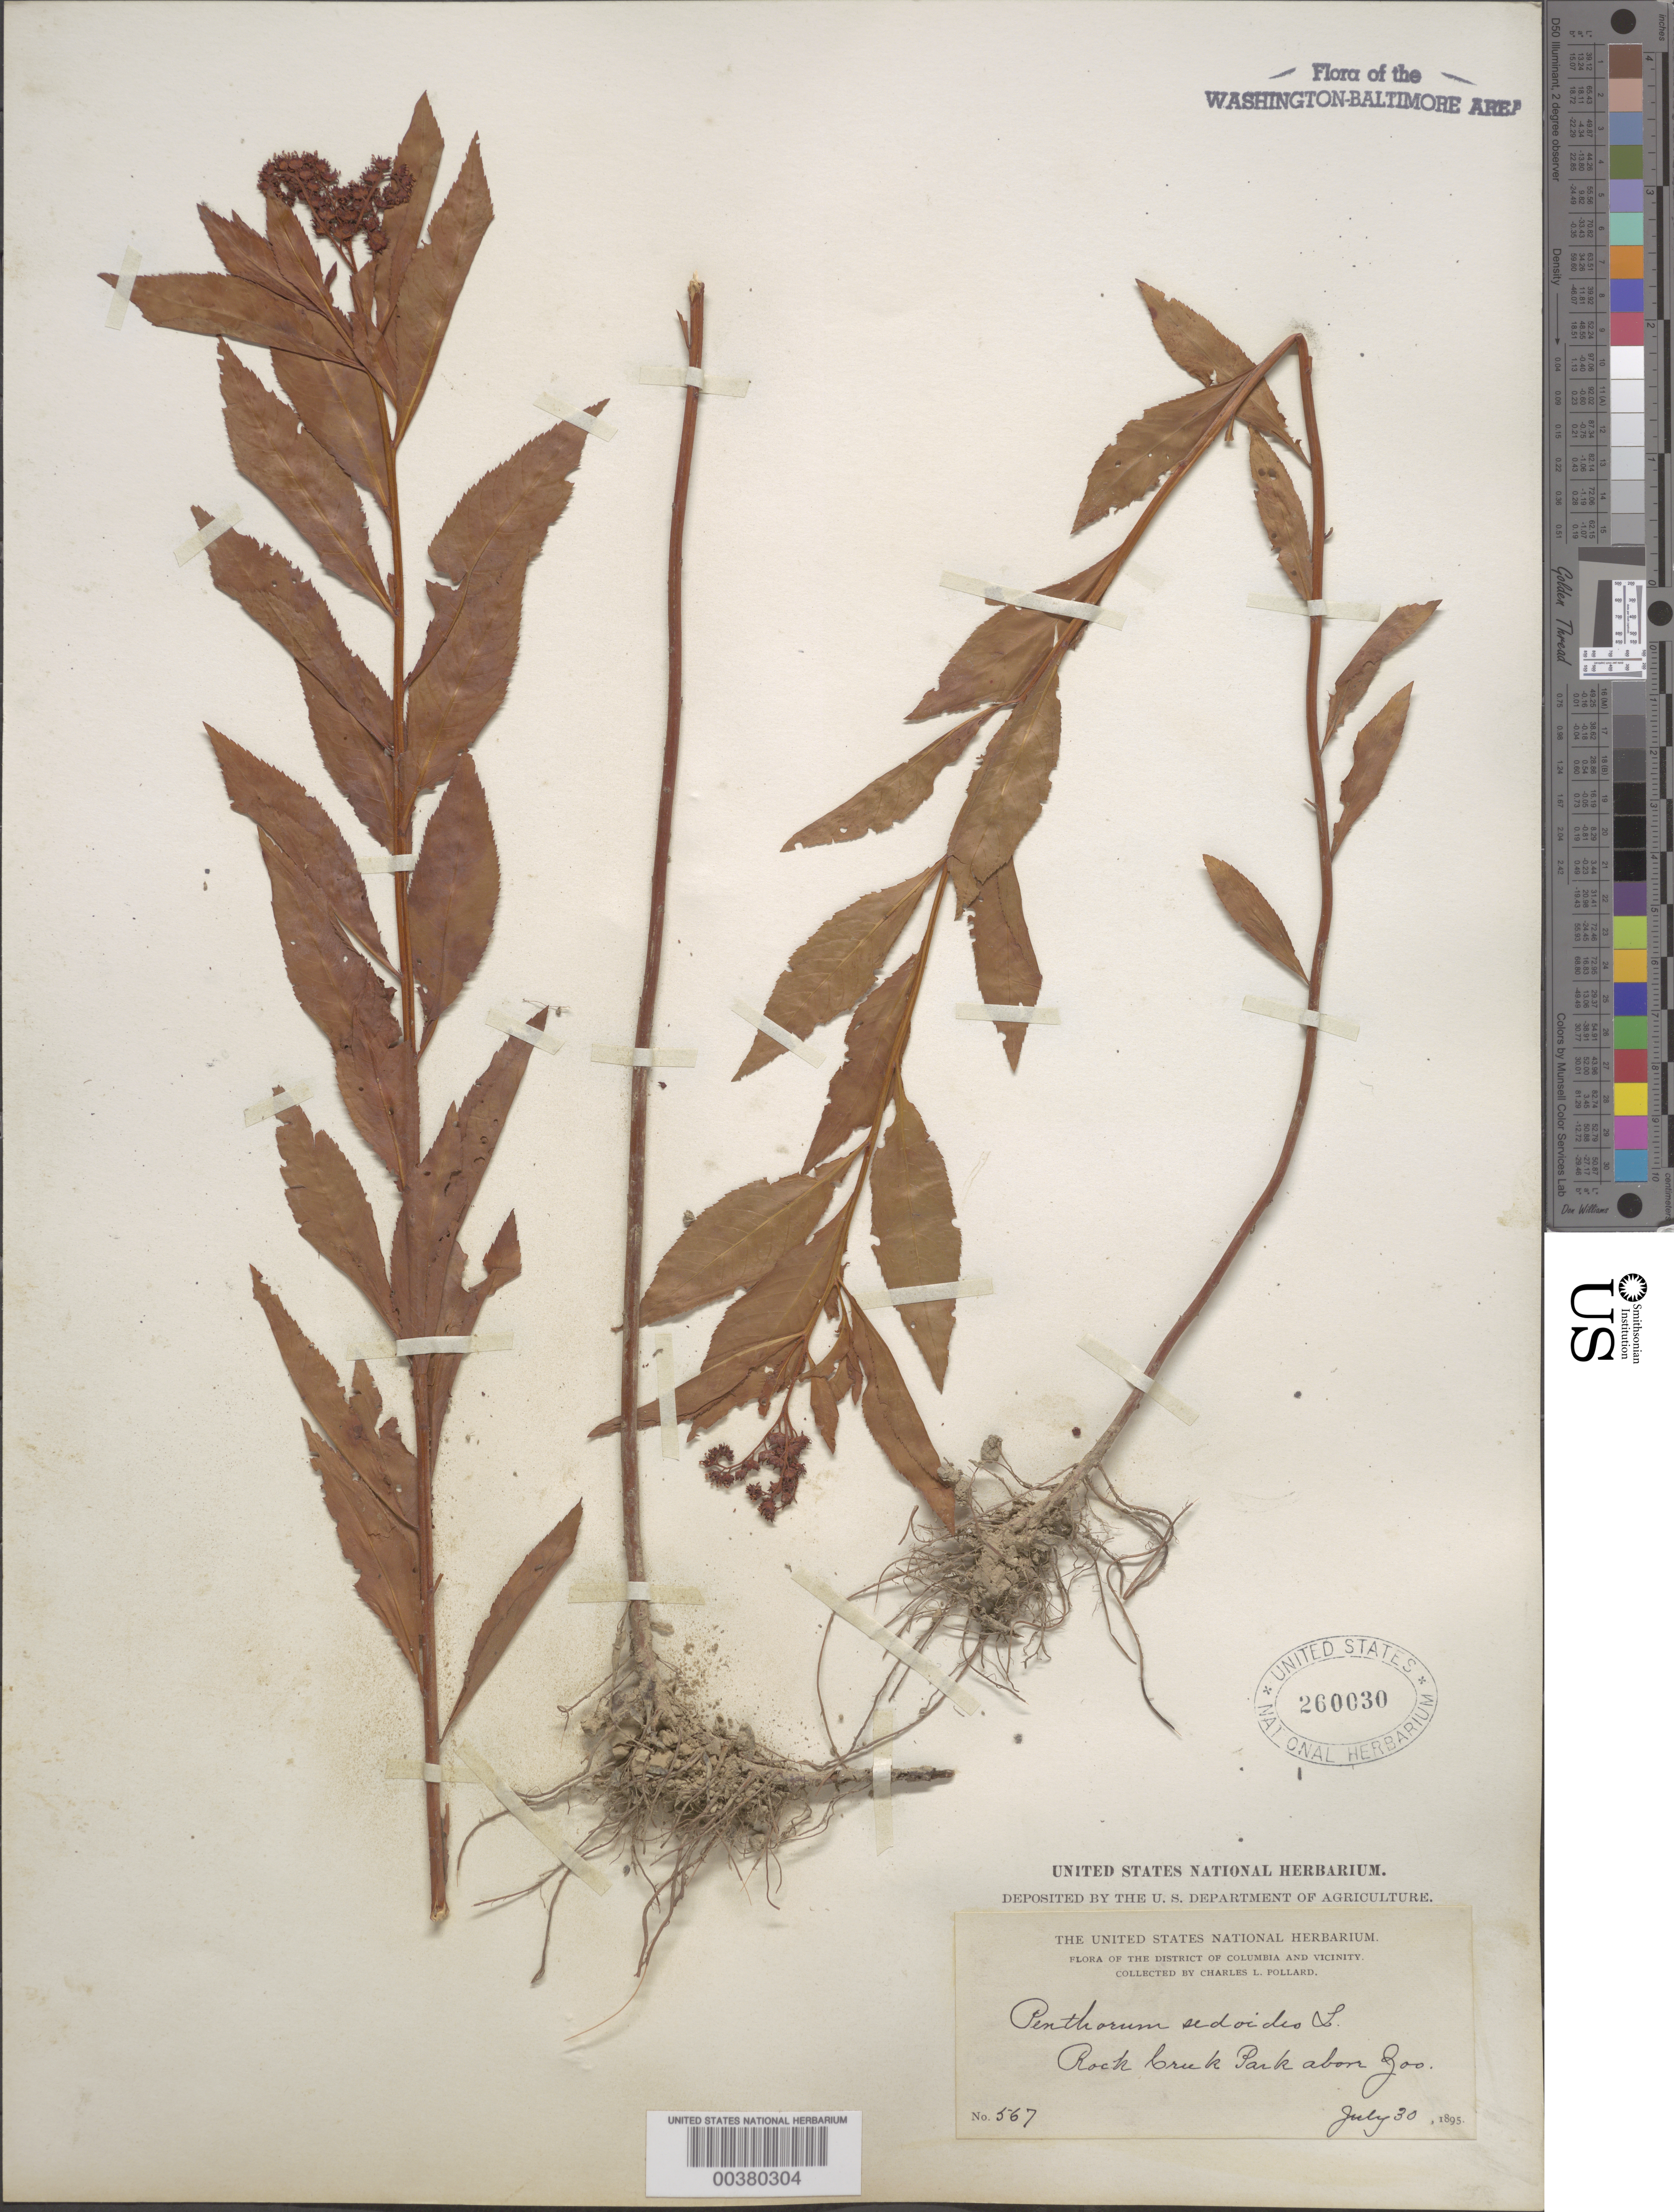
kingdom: Plantae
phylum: Tracheophyta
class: Magnoliopsida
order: Saxifragales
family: Penthoraceae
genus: Penthorum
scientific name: Penthorum sedoides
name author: L.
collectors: C. L. Pollard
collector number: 567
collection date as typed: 30 Jul 1895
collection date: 1895-07-30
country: United States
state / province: District of Columbia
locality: Rock Creek Park above Zoo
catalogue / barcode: US 260030